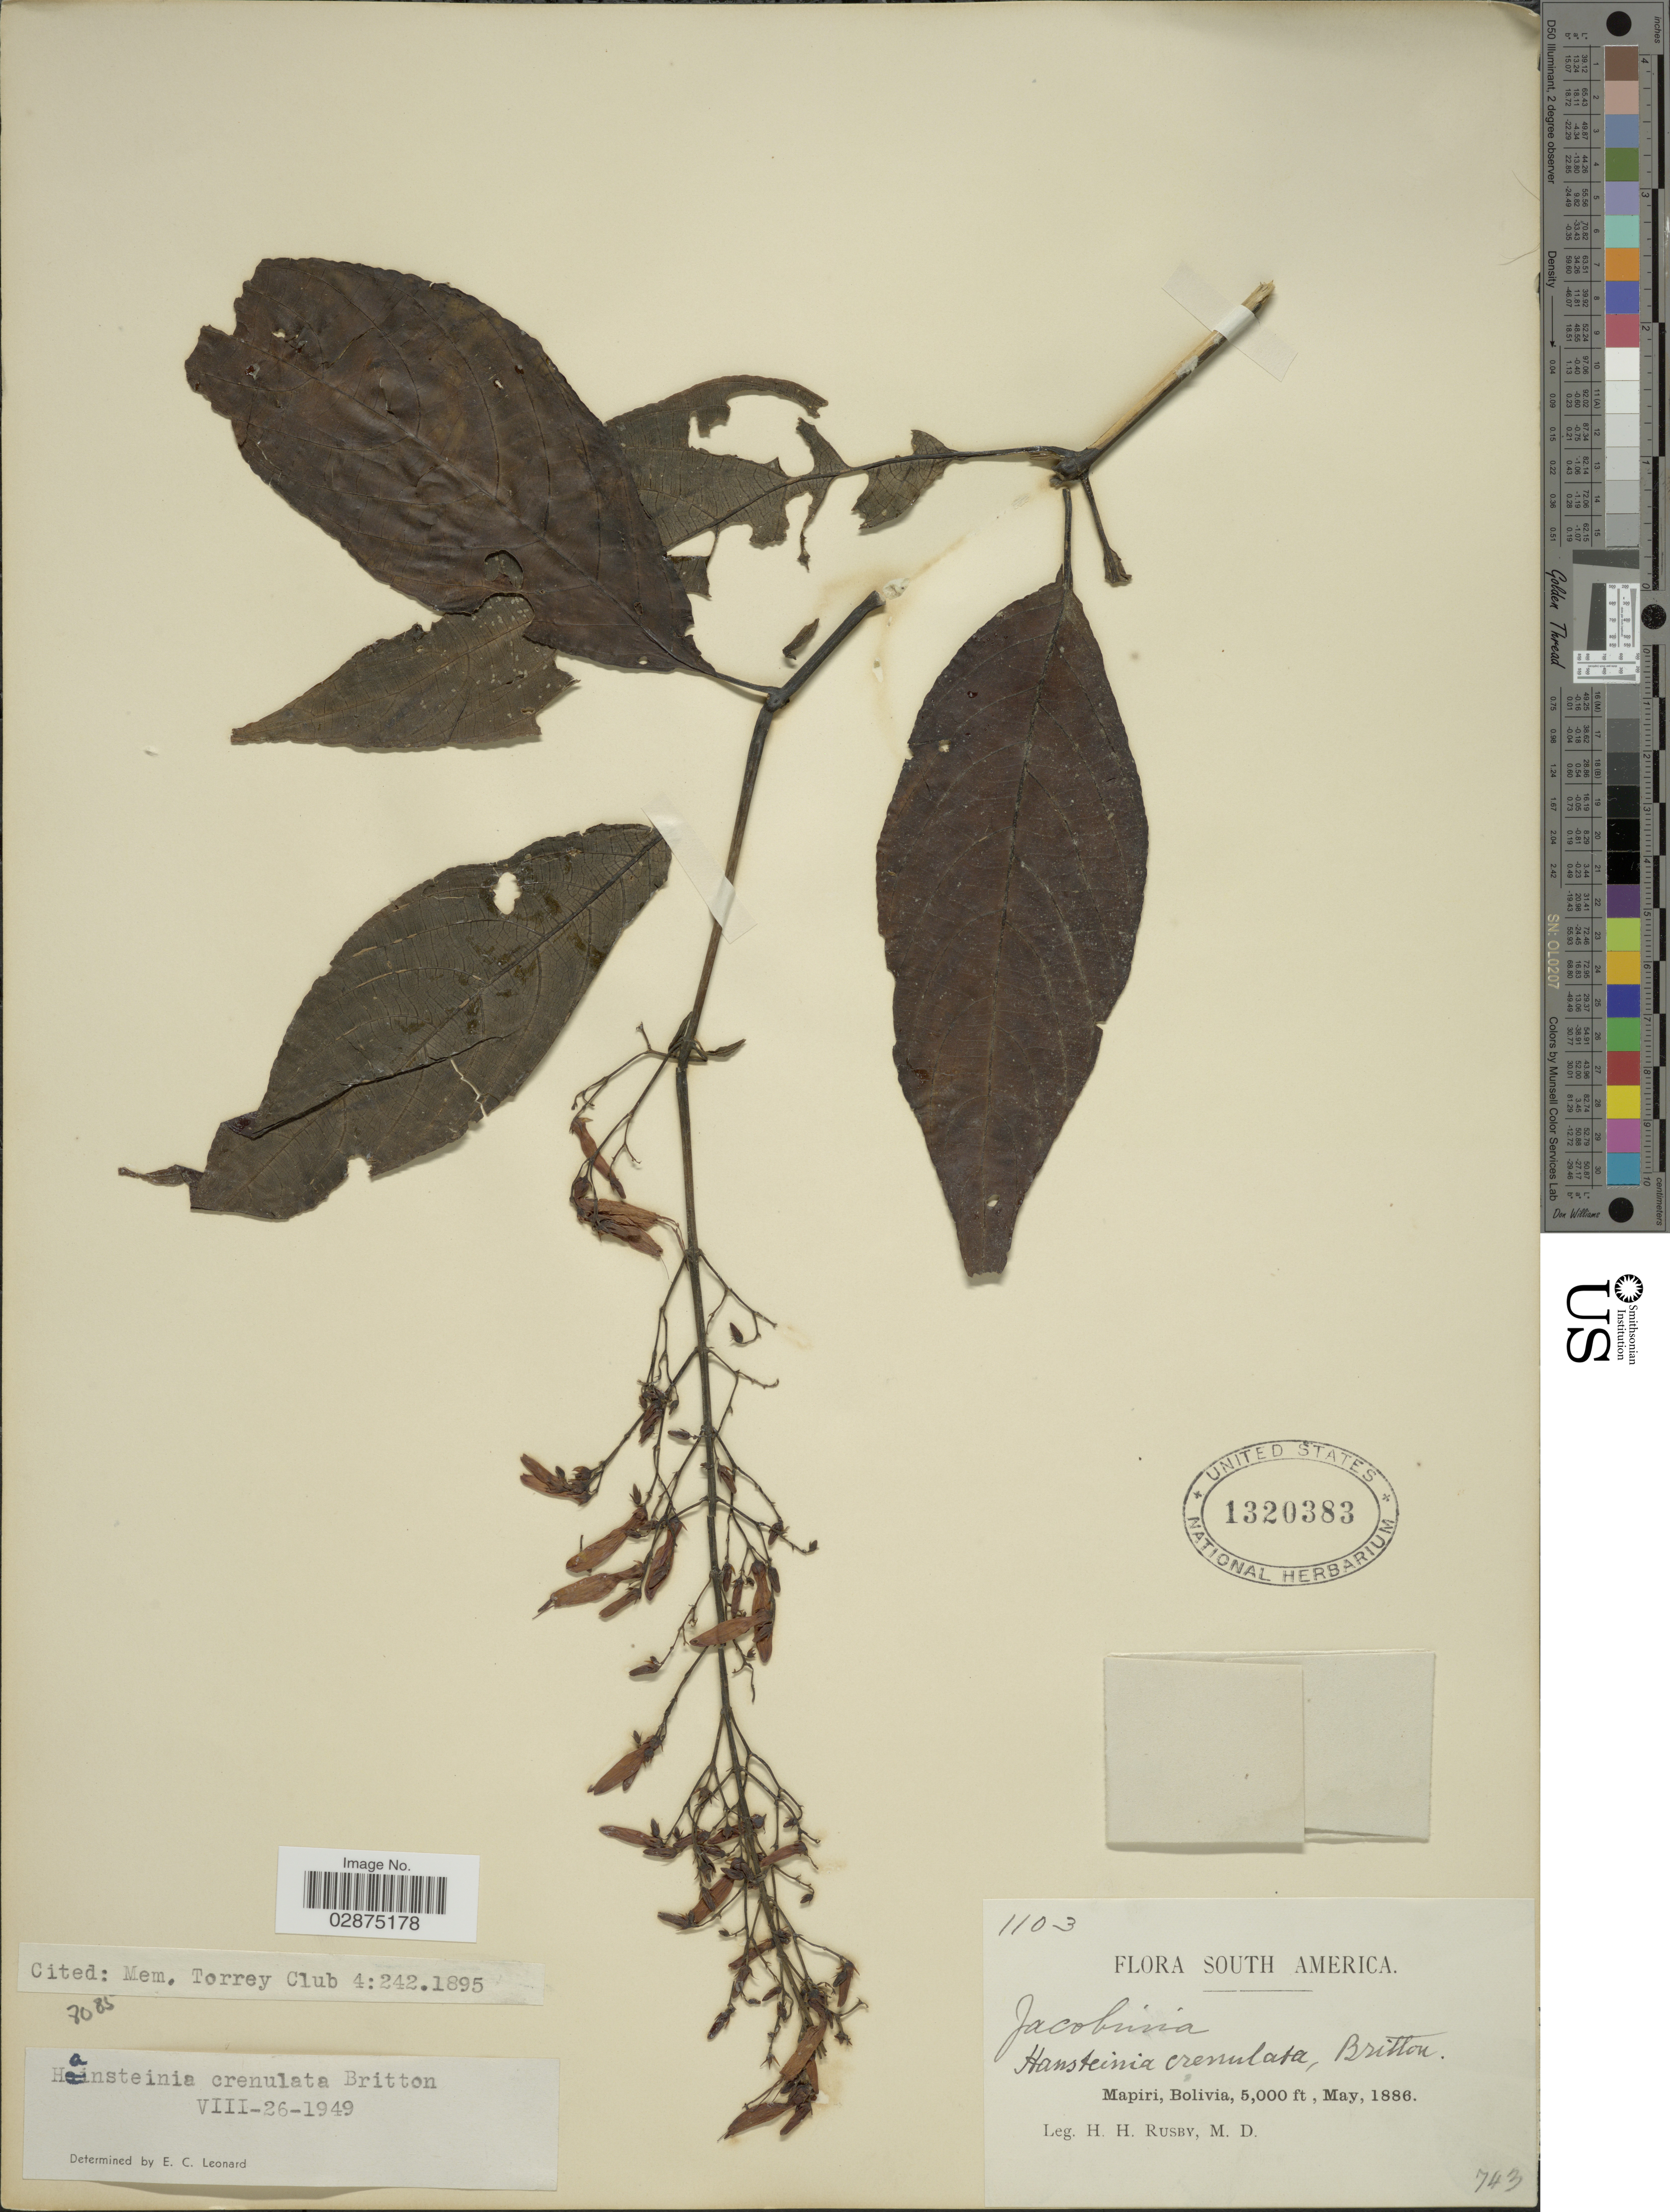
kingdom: Plantae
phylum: Tracheophyta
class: Magnoliopsida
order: Lamiales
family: Acanthaceae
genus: Stenostephanus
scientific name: Stenostephanus crenulatus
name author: (Britton ex Rusby) Wassh.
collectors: H. H. Rusby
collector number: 1103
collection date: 1886-05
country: Bolivia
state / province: La Páz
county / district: Larecaja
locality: Mapiri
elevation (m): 1524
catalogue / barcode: US 1320383